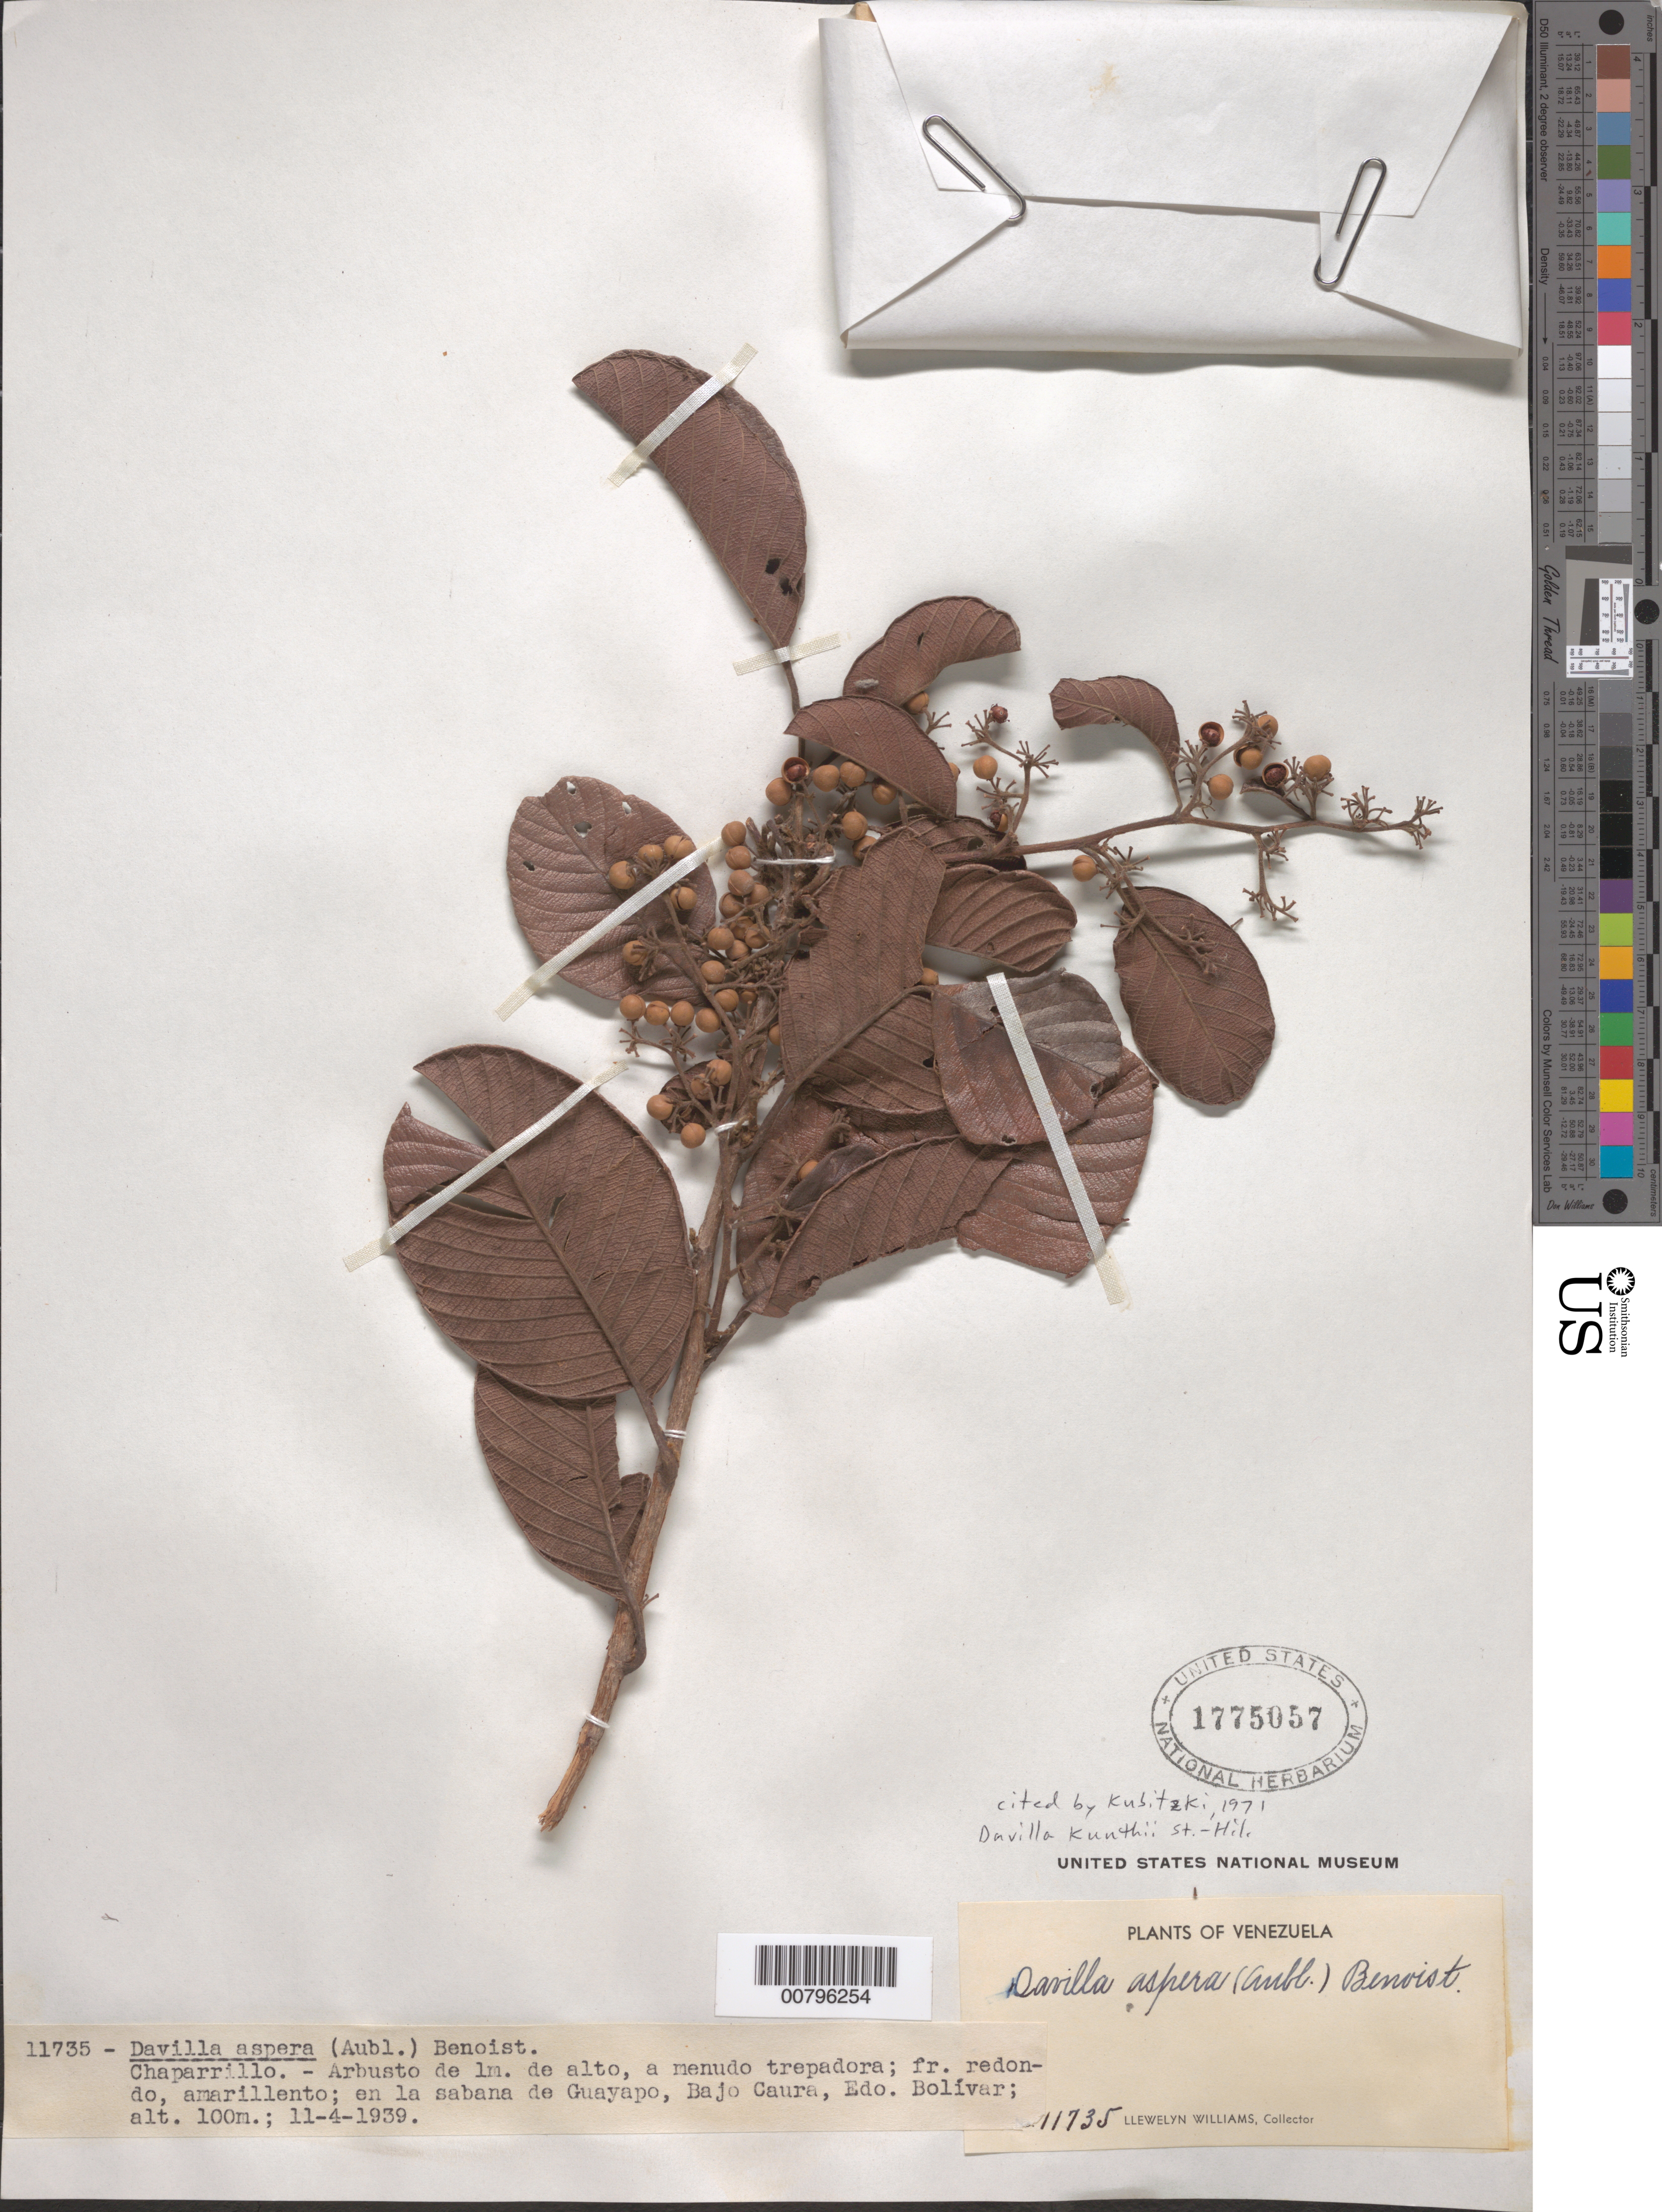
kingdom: Plantae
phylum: Tracheophyta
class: Magnoliopsida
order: Dilleniales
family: Dilleniaceae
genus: Davilla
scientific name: Davilla kunthii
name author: A. St.-Hil.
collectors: Ll. Williams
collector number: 11735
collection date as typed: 11-Apr-39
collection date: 1939-04-11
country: Venezuela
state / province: Bolívar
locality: Guayapo, Bajo Caura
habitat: Savanna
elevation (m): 100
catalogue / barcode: US 1775057